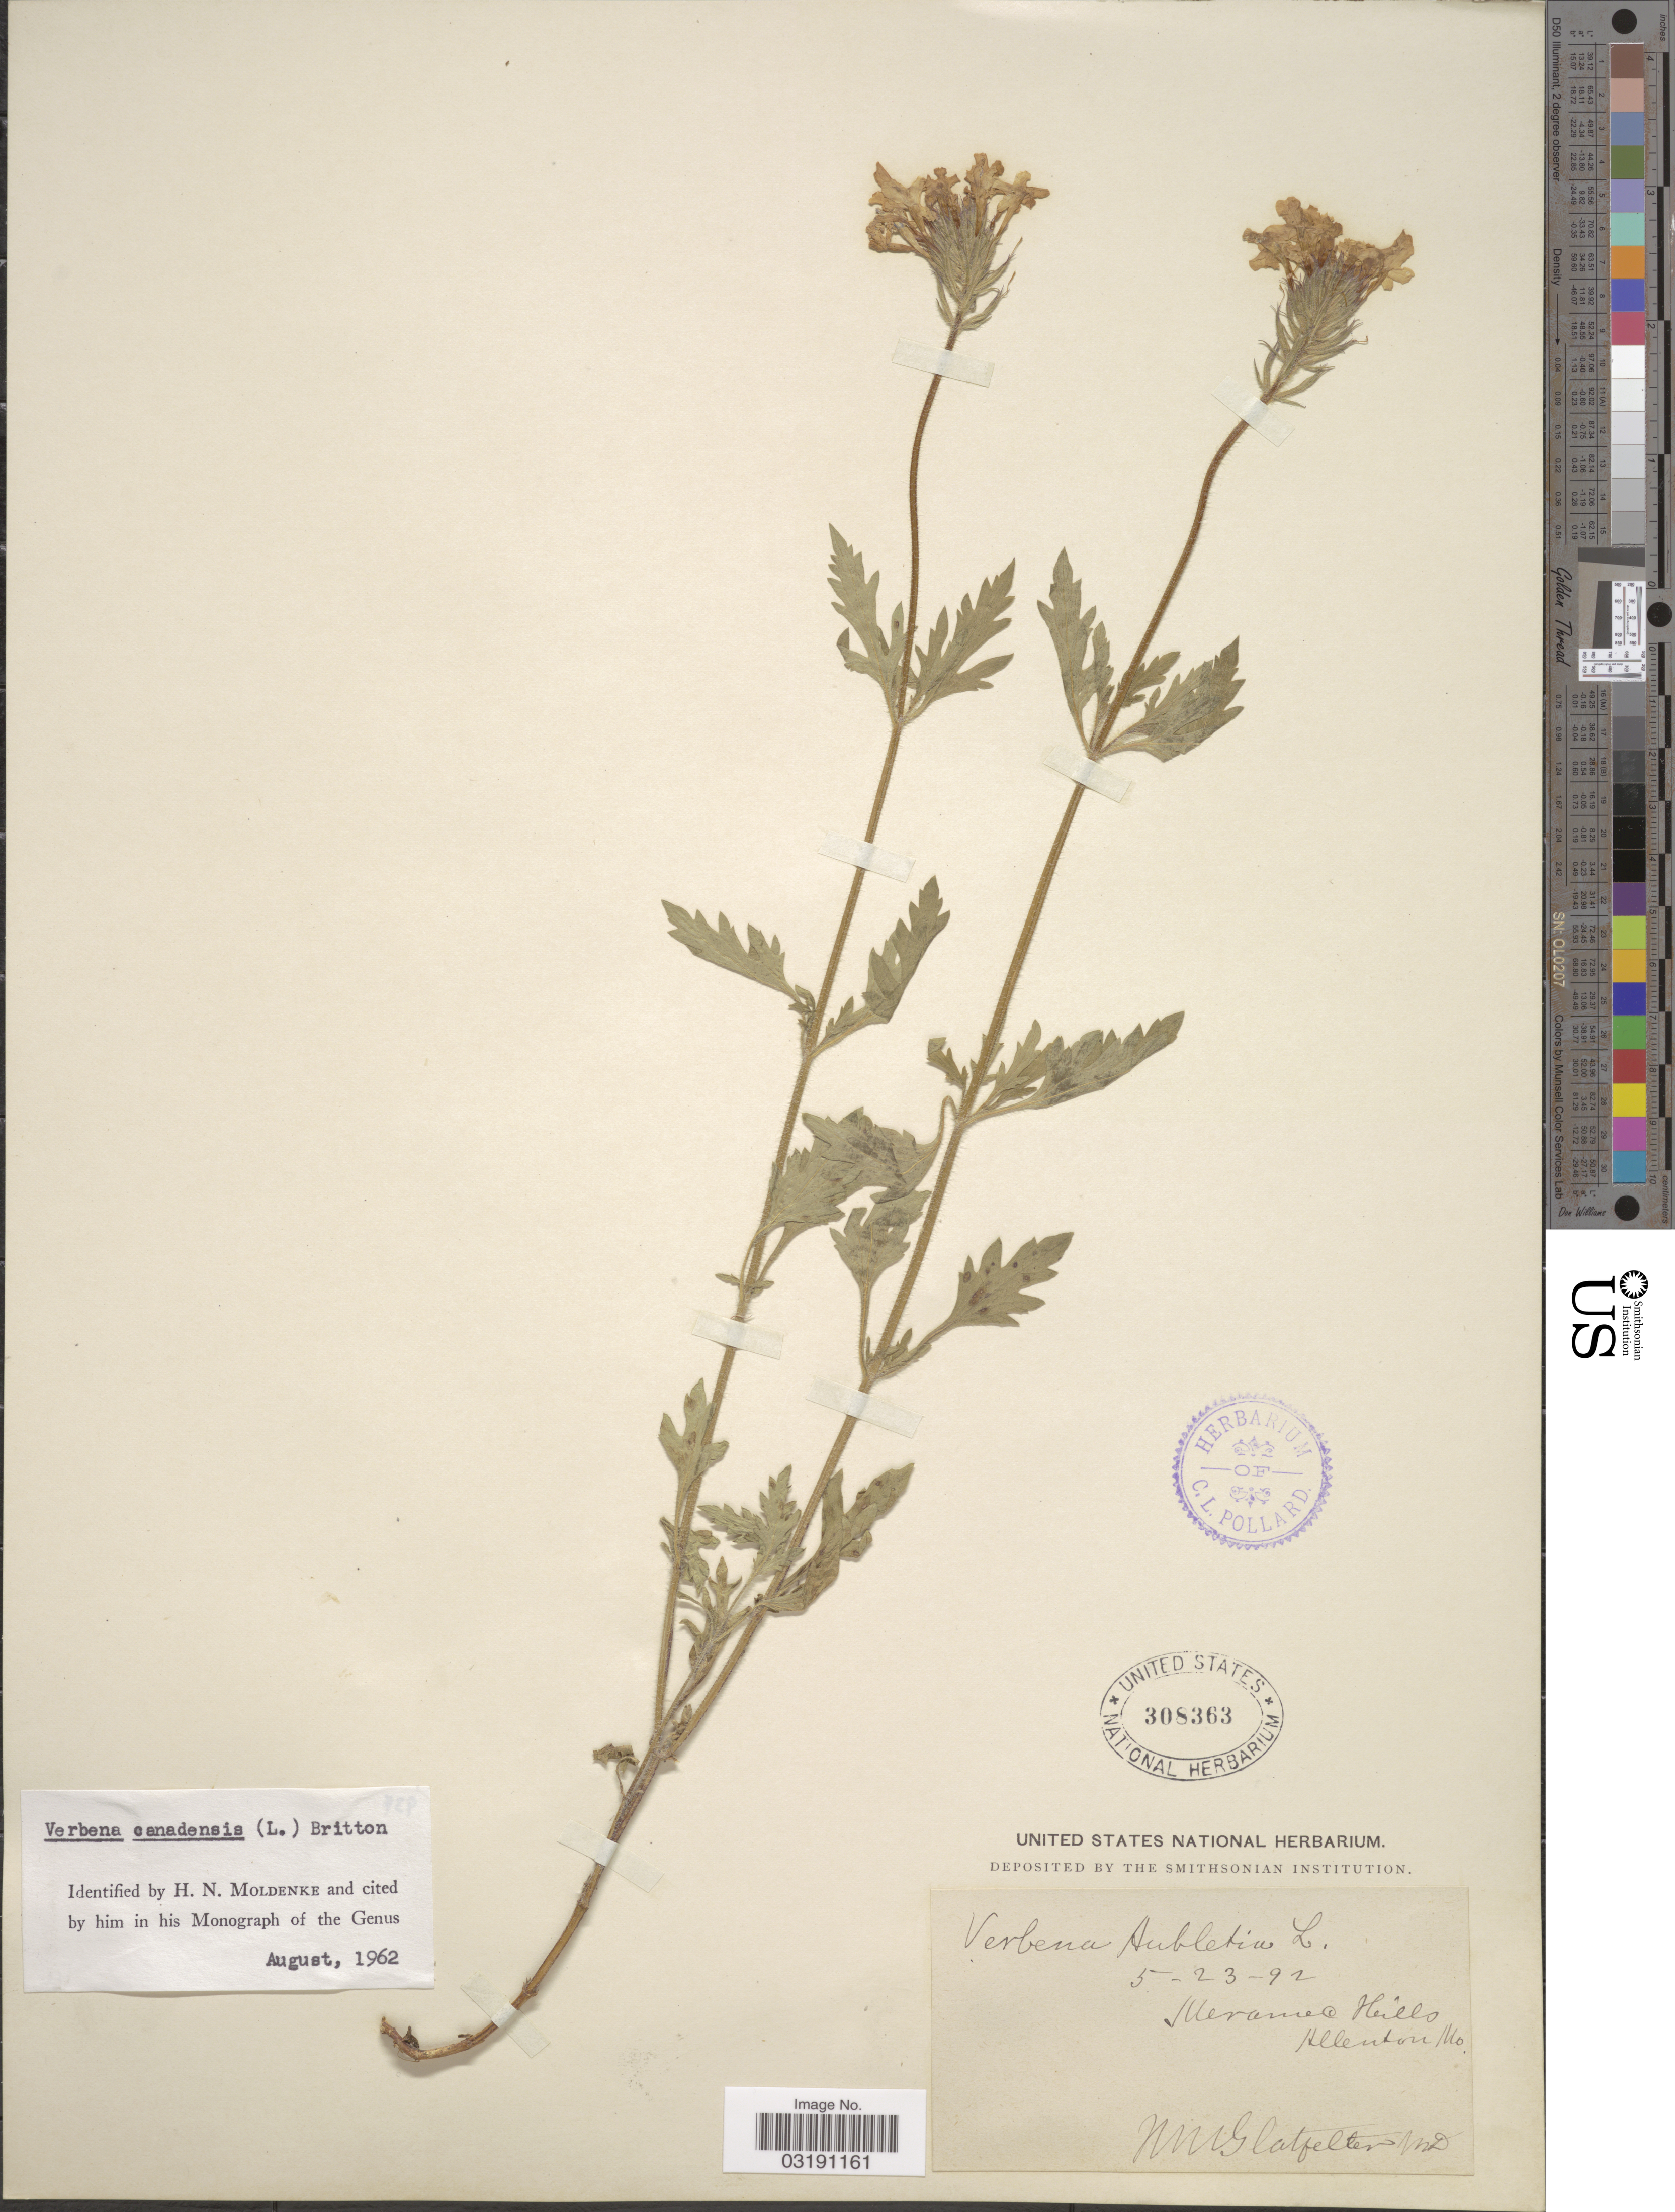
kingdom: Plantae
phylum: Tracheophyta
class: Magnoliopsida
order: Lamiales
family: Verbenaceae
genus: Verbena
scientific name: Verbena canadensis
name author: (L.) Britton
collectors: N. M. Glatfelter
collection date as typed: Transcribed d/m/y: 23/5/92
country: United States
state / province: Missouri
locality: Meramac Hills. Allenton.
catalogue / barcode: US 308363